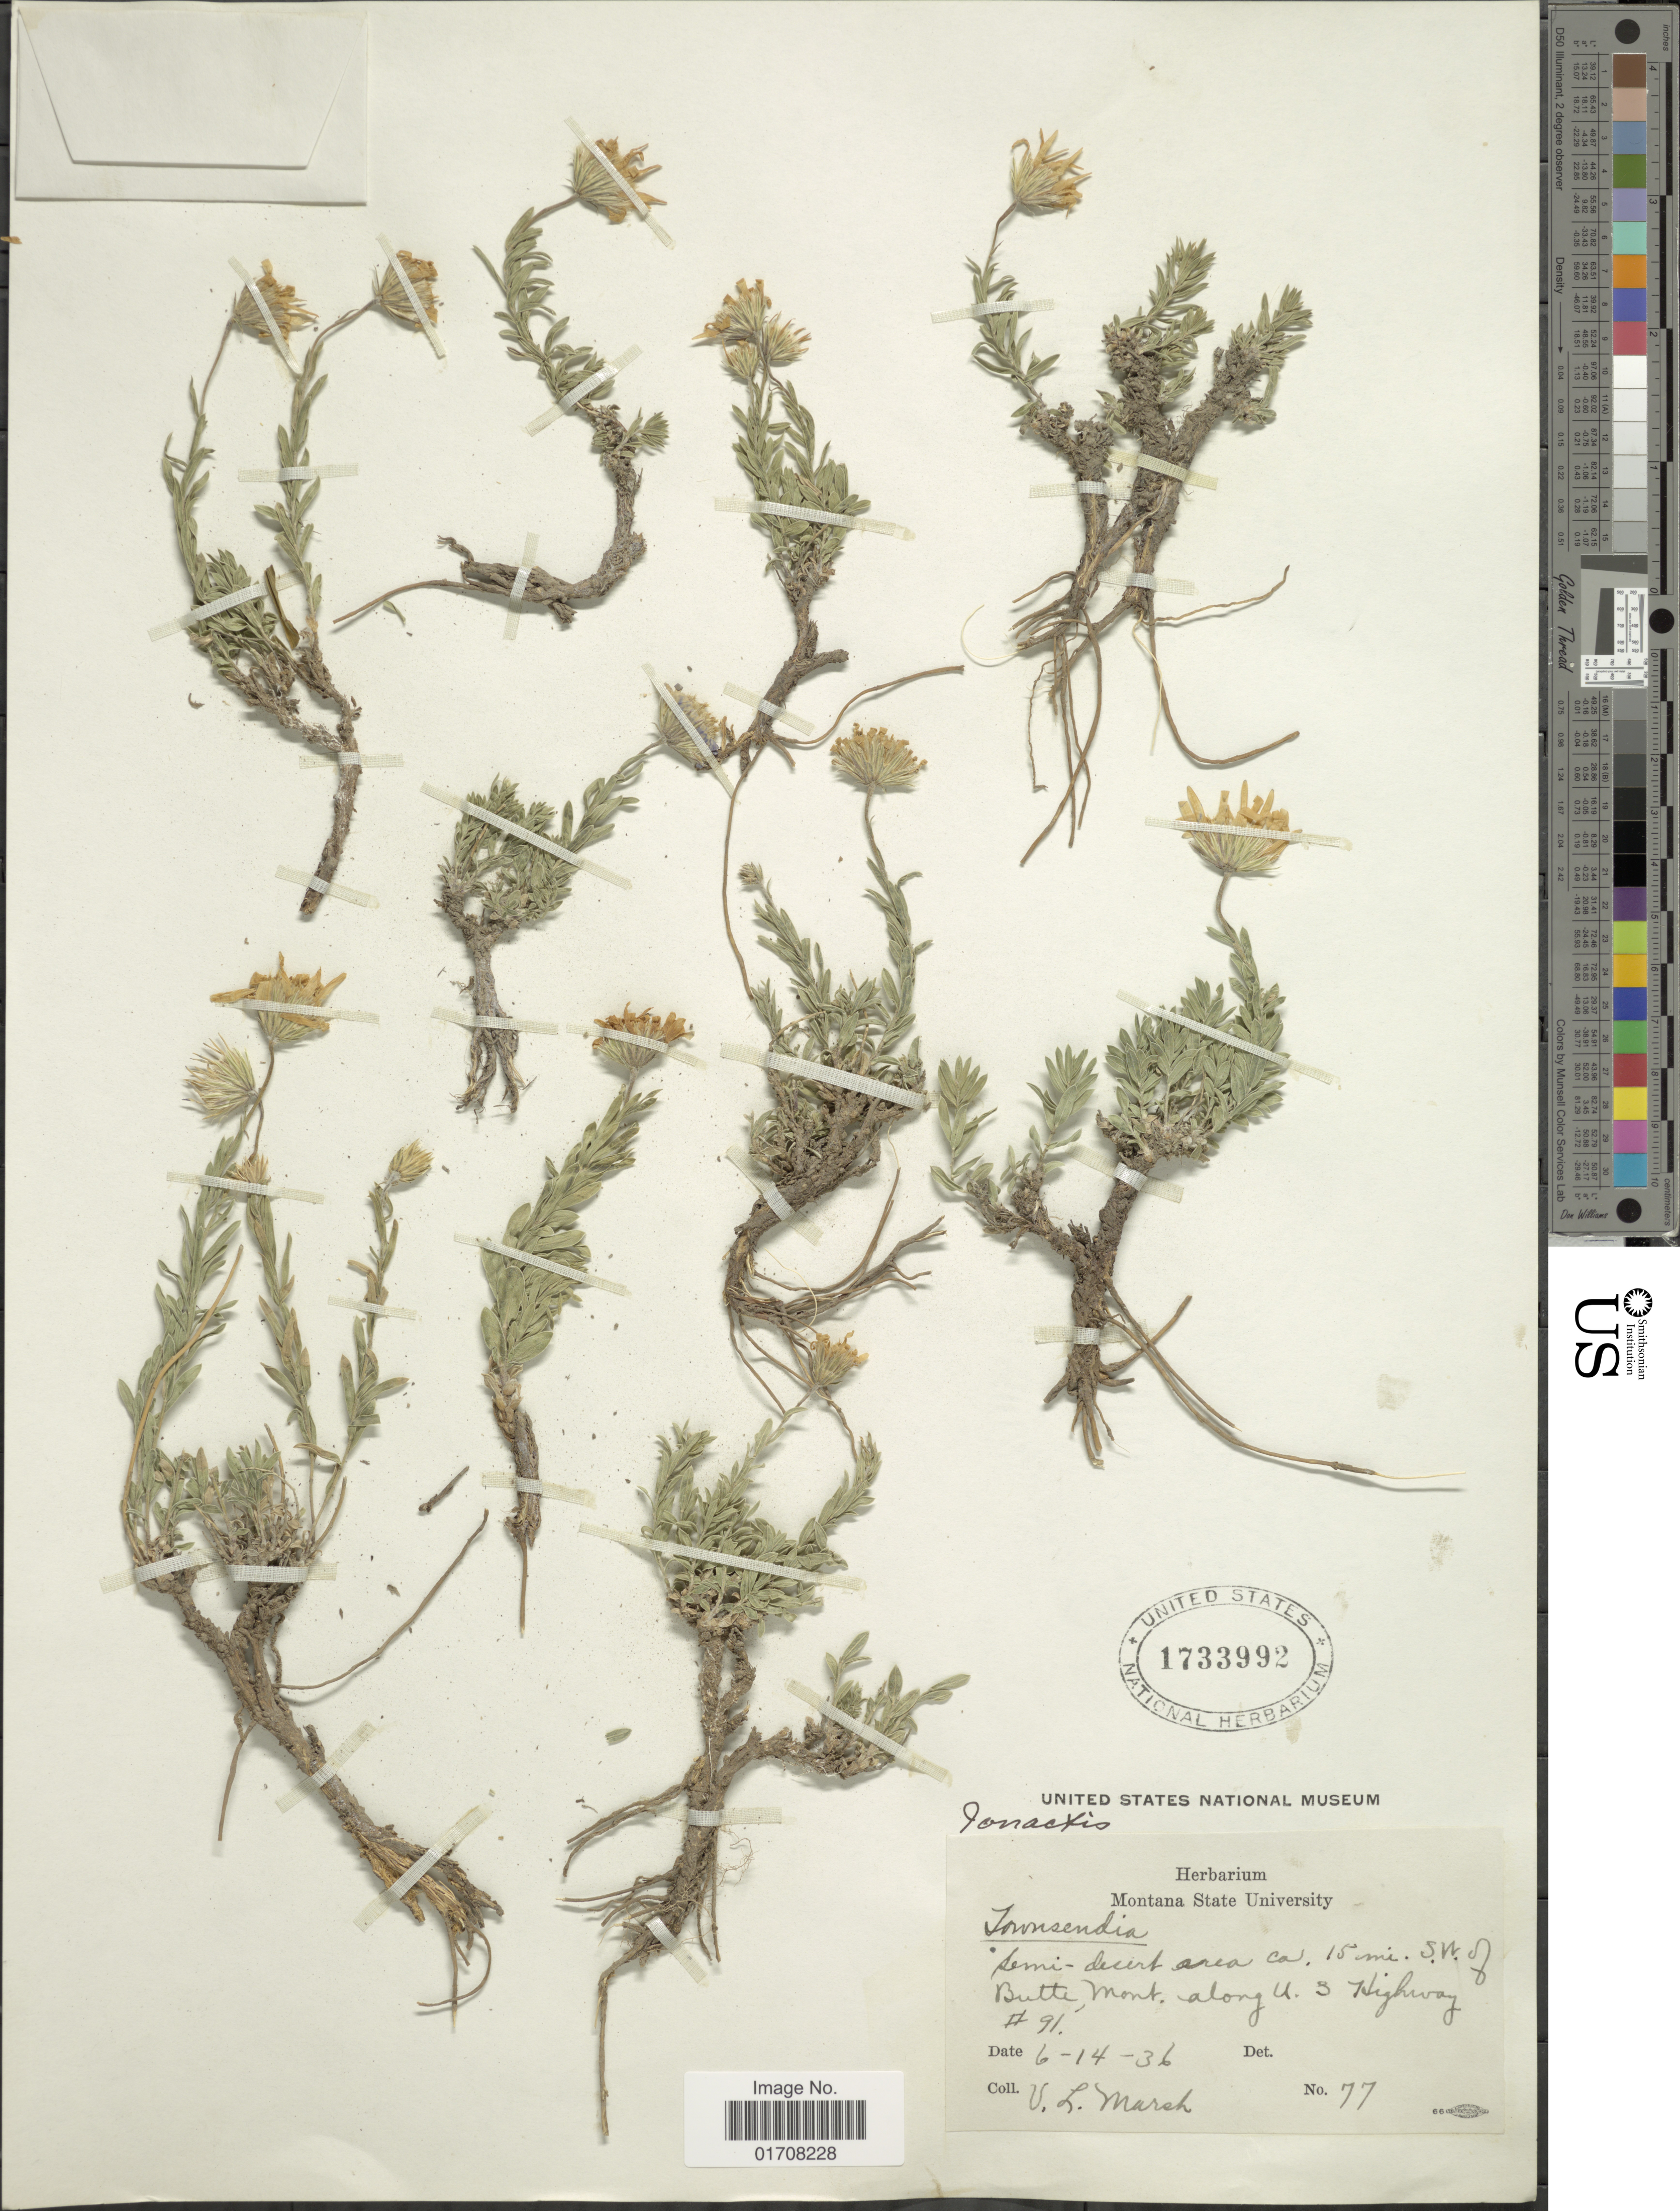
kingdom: Plantae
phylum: Tracheophyta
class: Magnoliopsida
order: Asterales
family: Asteraceae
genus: Ionactis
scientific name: Ionactis stenomeres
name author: (A. Gray) Greene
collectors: V. L. Marsh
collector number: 77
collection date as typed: Transcribed d/m/y: 14/6/36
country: United States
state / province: Montana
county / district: Silver Bow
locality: Ca 15 mi. SW of Butte, along US Highway #91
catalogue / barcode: US 1733992